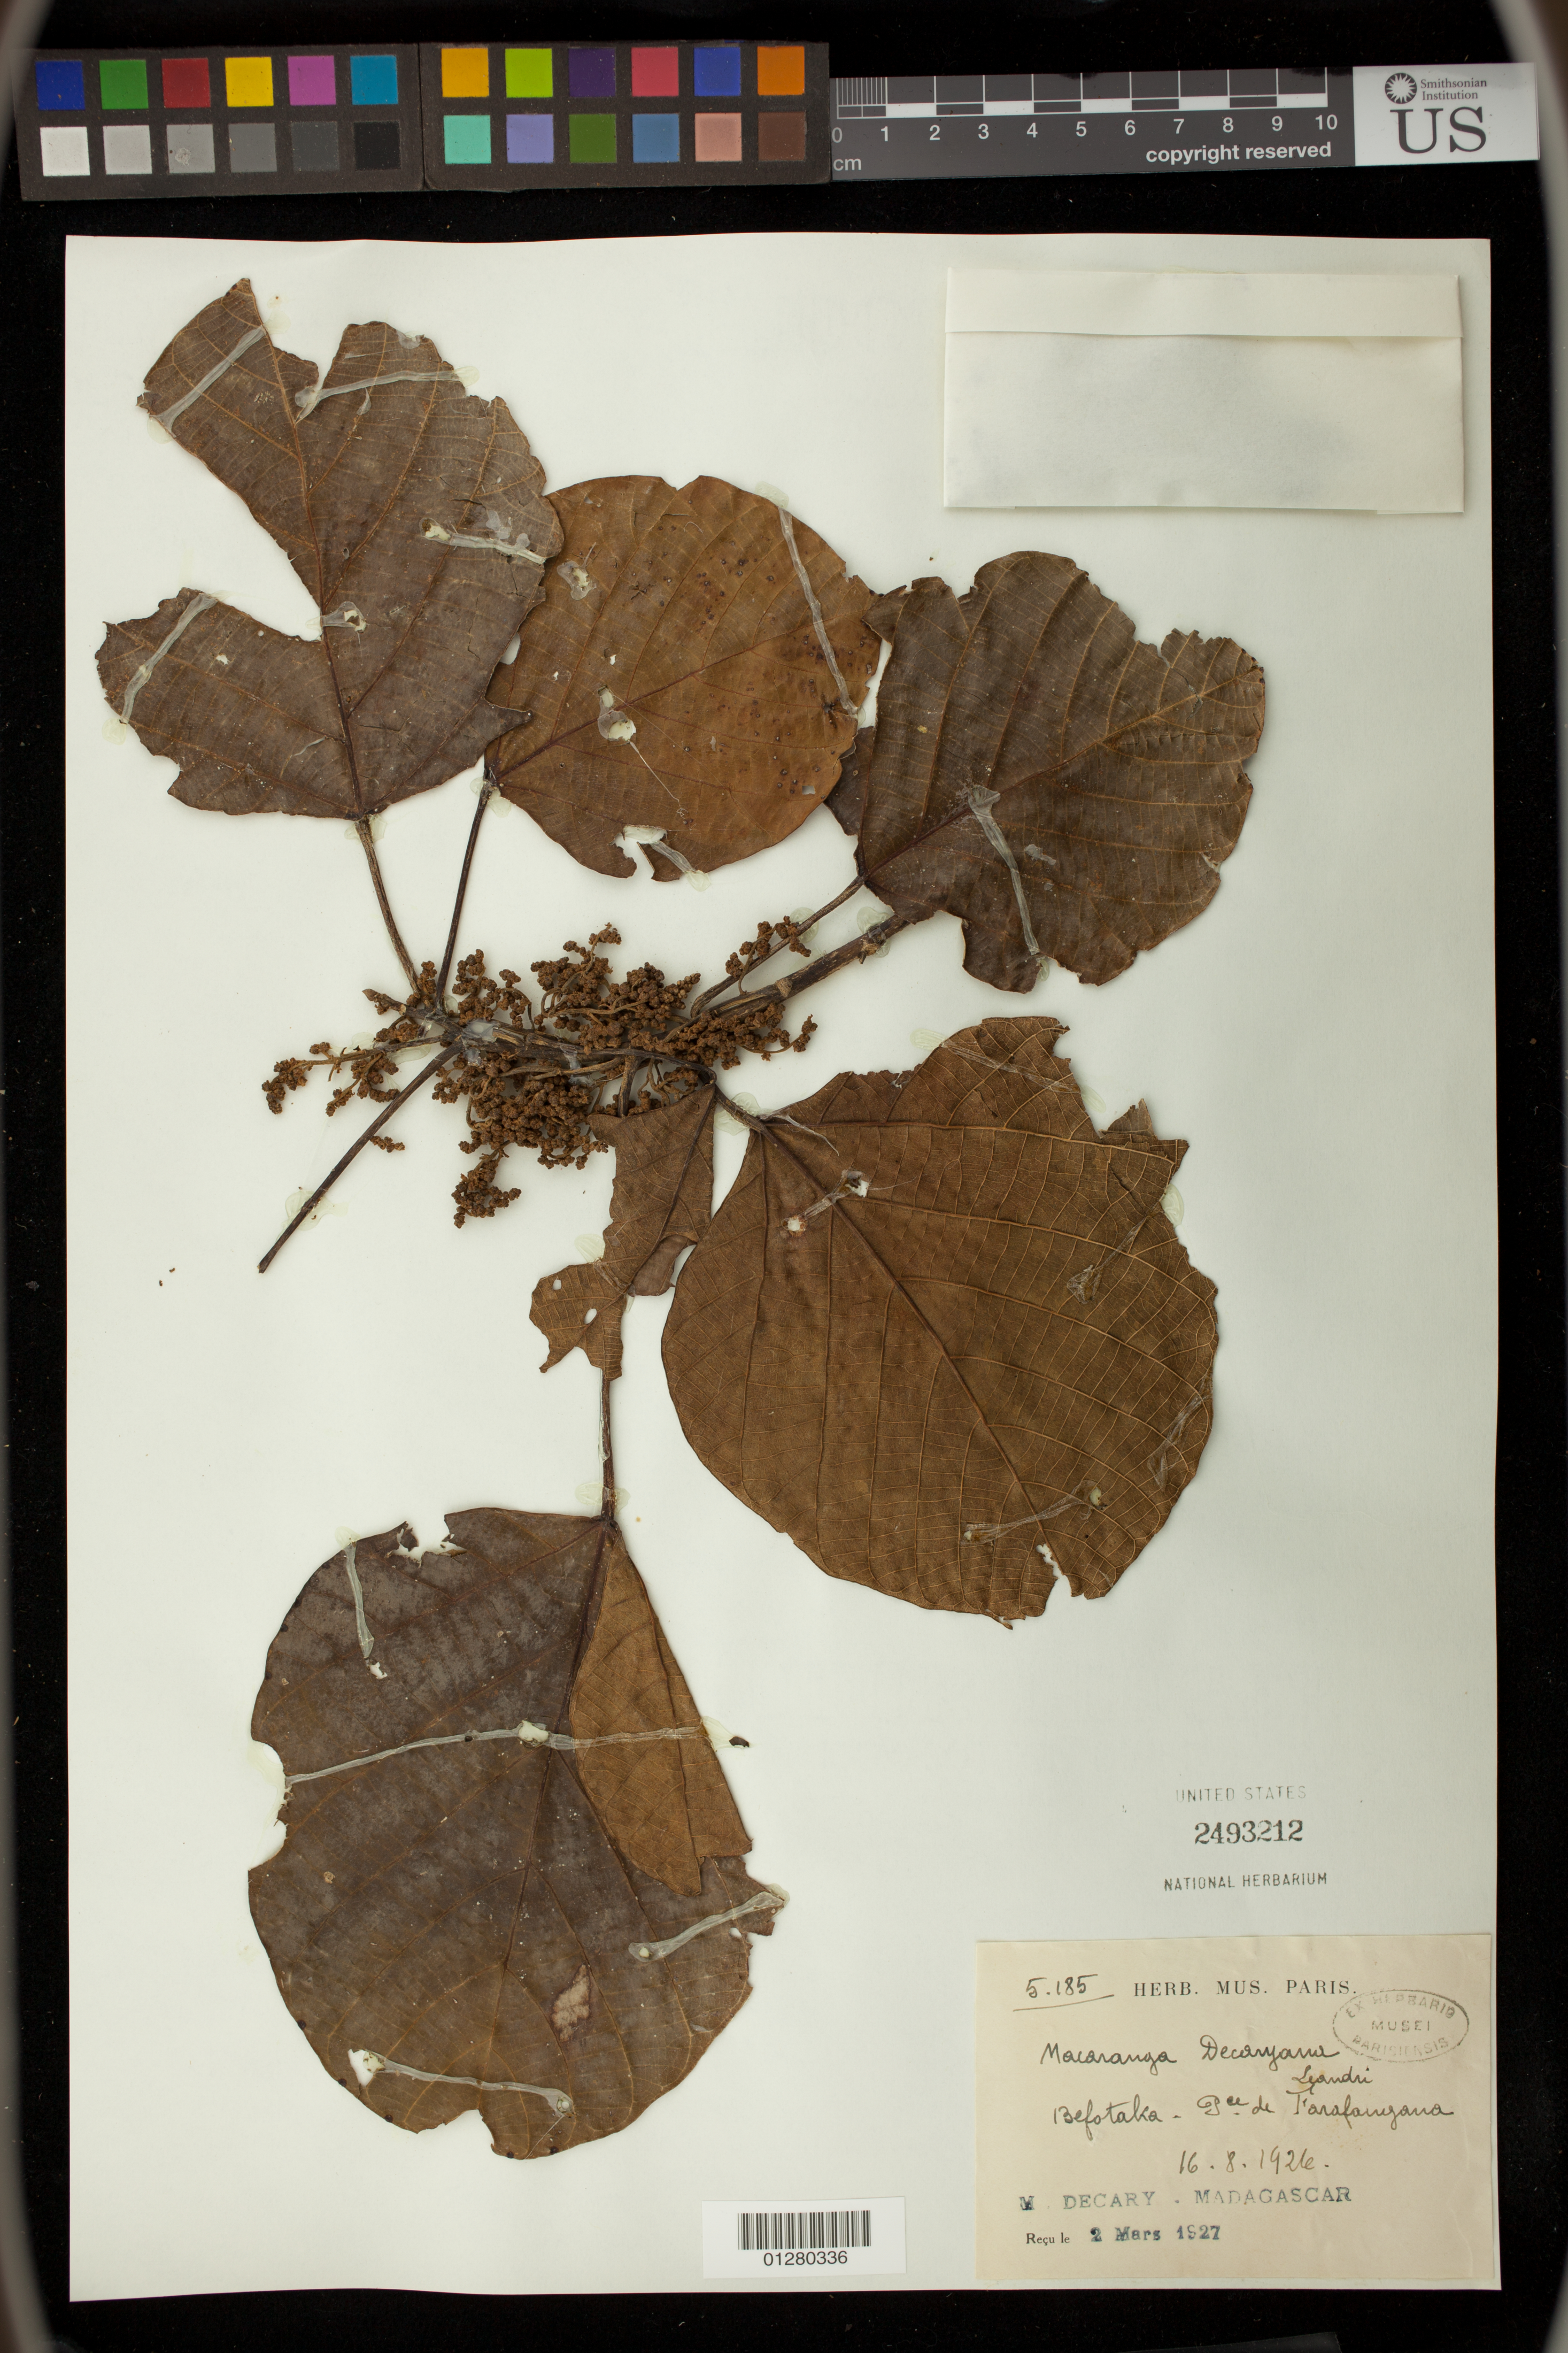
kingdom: Plantae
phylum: Tracheophyta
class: Magnoliopsida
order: Malpighiales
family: Euphorbiaceae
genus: Macaranga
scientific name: Macaranga decaryana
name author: Leandri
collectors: M. Decary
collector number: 5185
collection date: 1926-08-16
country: Madagascar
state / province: Atsimo-Atsinanana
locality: Befotaka - Pec de Farafaugana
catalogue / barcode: US 2493212